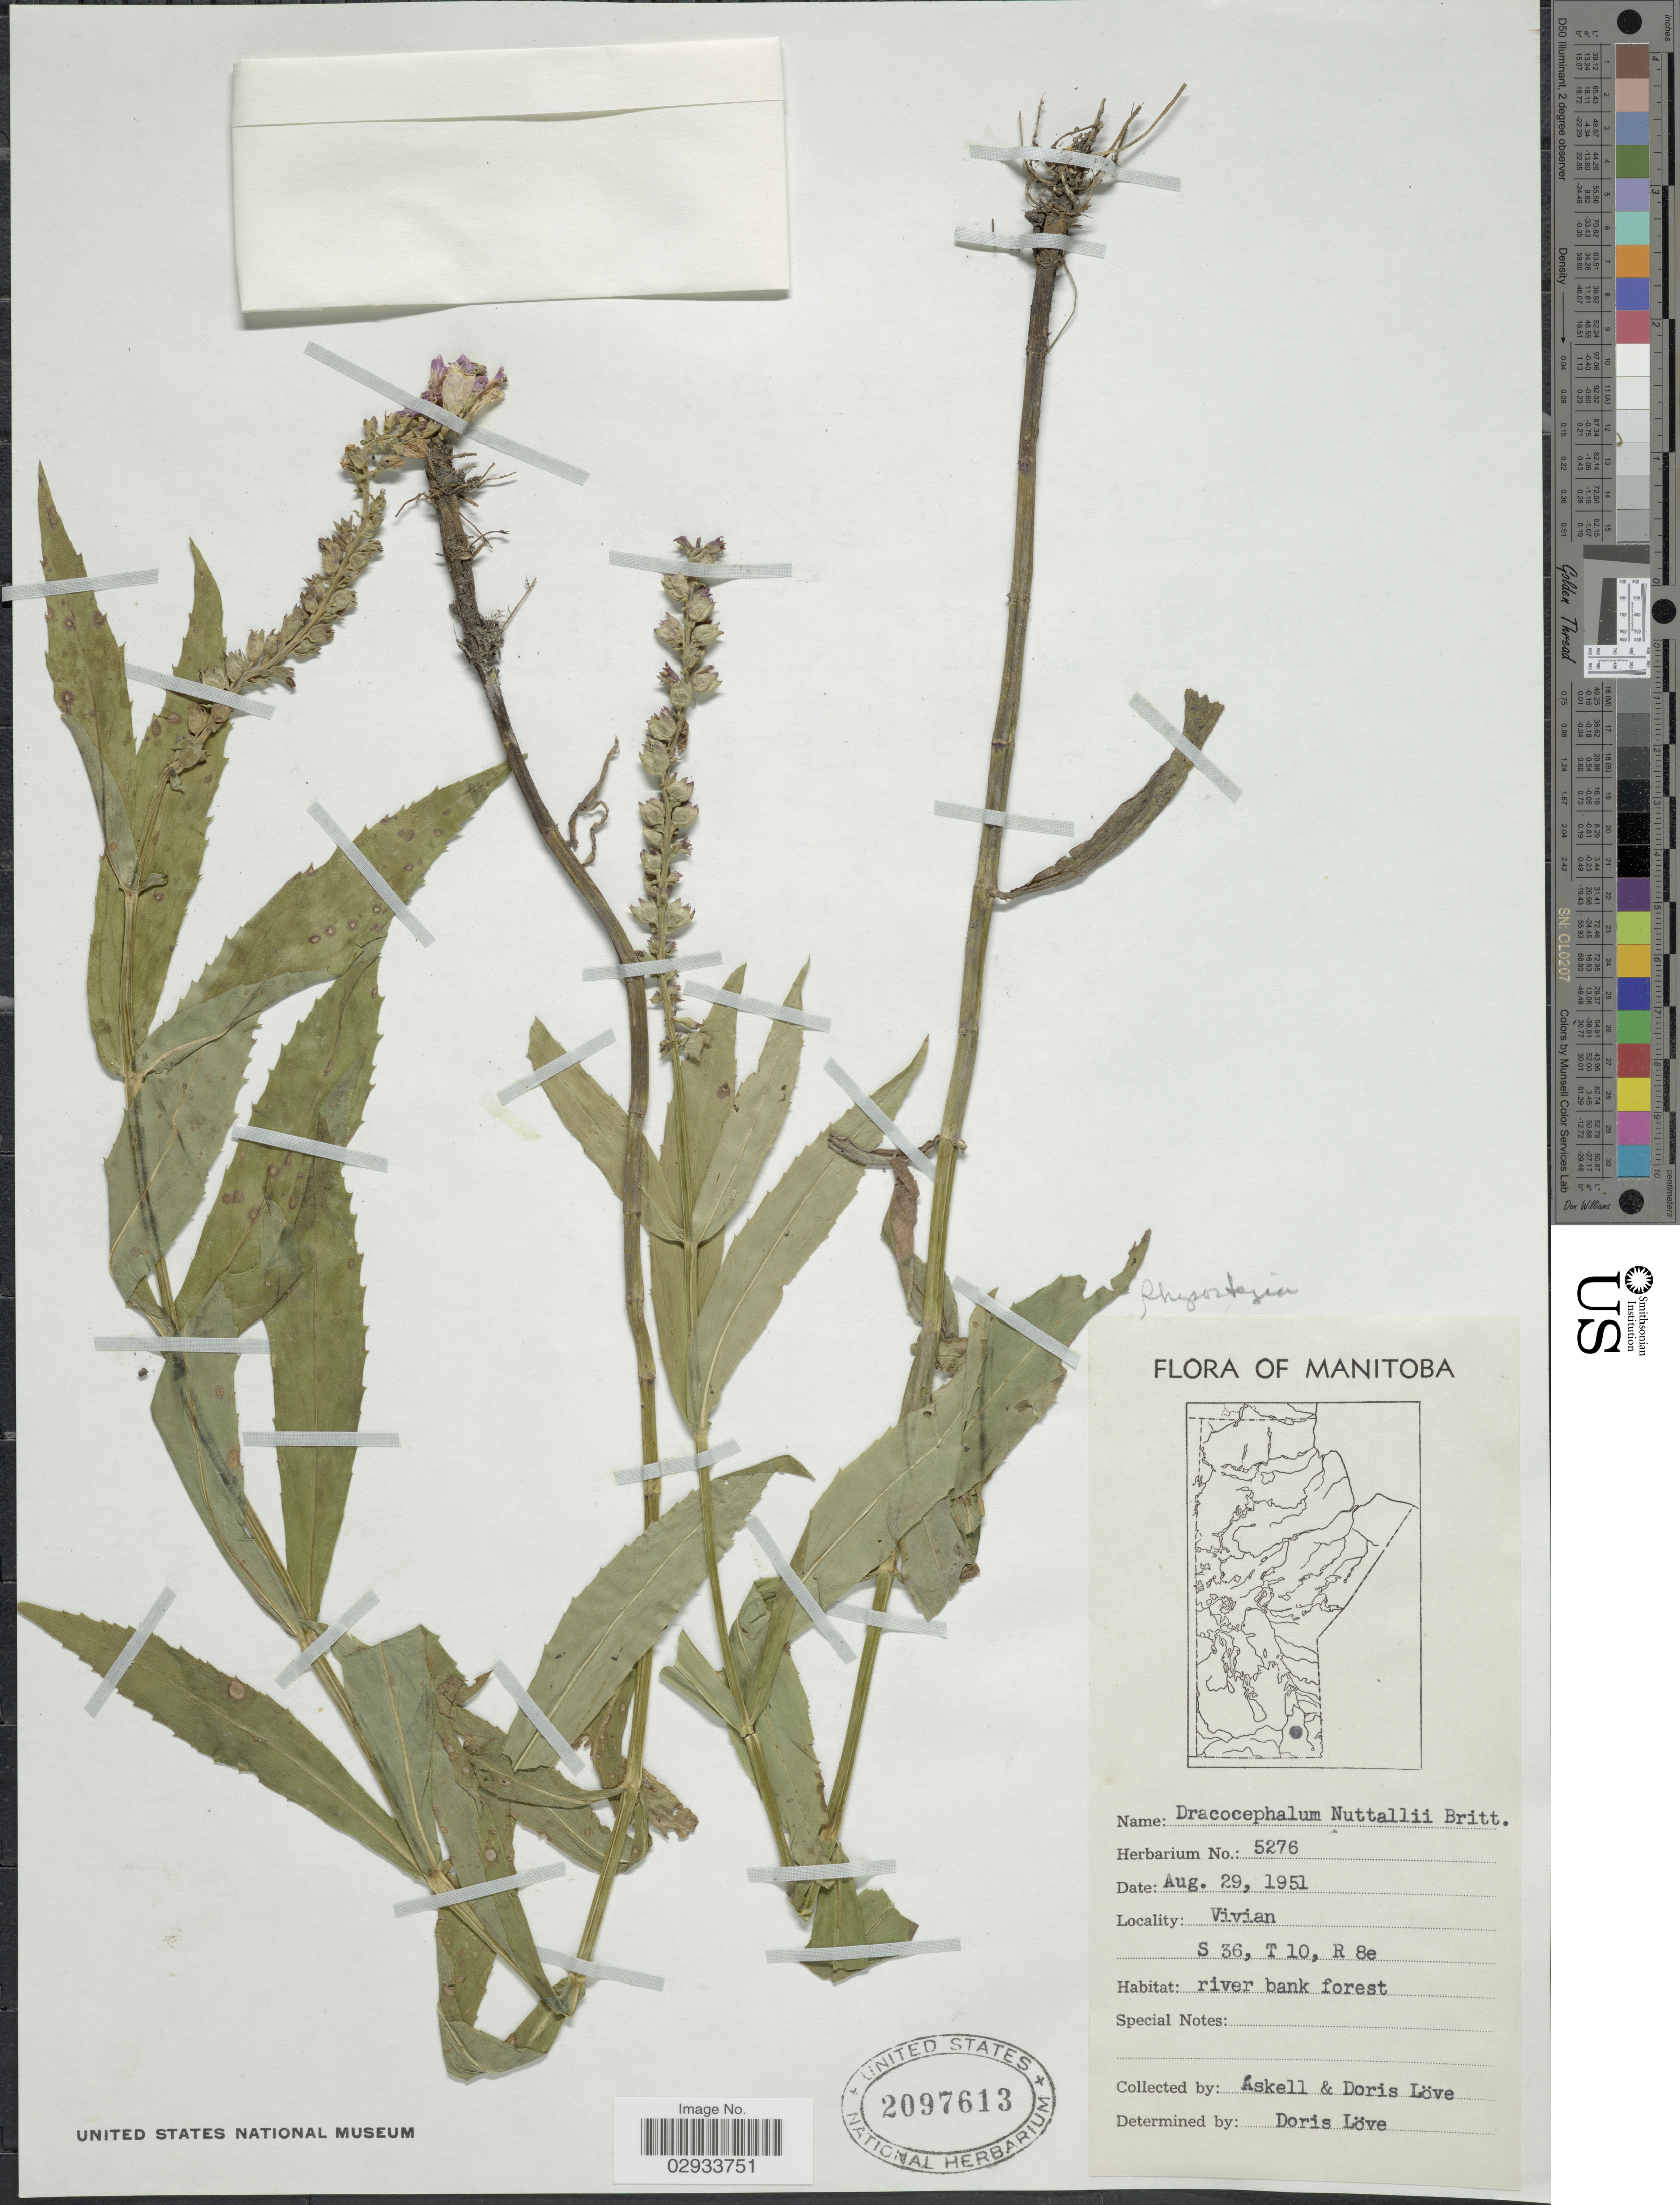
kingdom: Plantae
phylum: Tracheophyta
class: Magnoliopsida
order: Lamiales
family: Lamiaceae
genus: Physostegia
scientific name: Physostegia nuttallii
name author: (Britton) Fassett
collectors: Á. Löve & D. Löve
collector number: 5276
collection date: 1951-08-29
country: Canada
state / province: Manitoba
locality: Vivian, S 36, T 10, R 8e, river bank forest.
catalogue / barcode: US 2097613